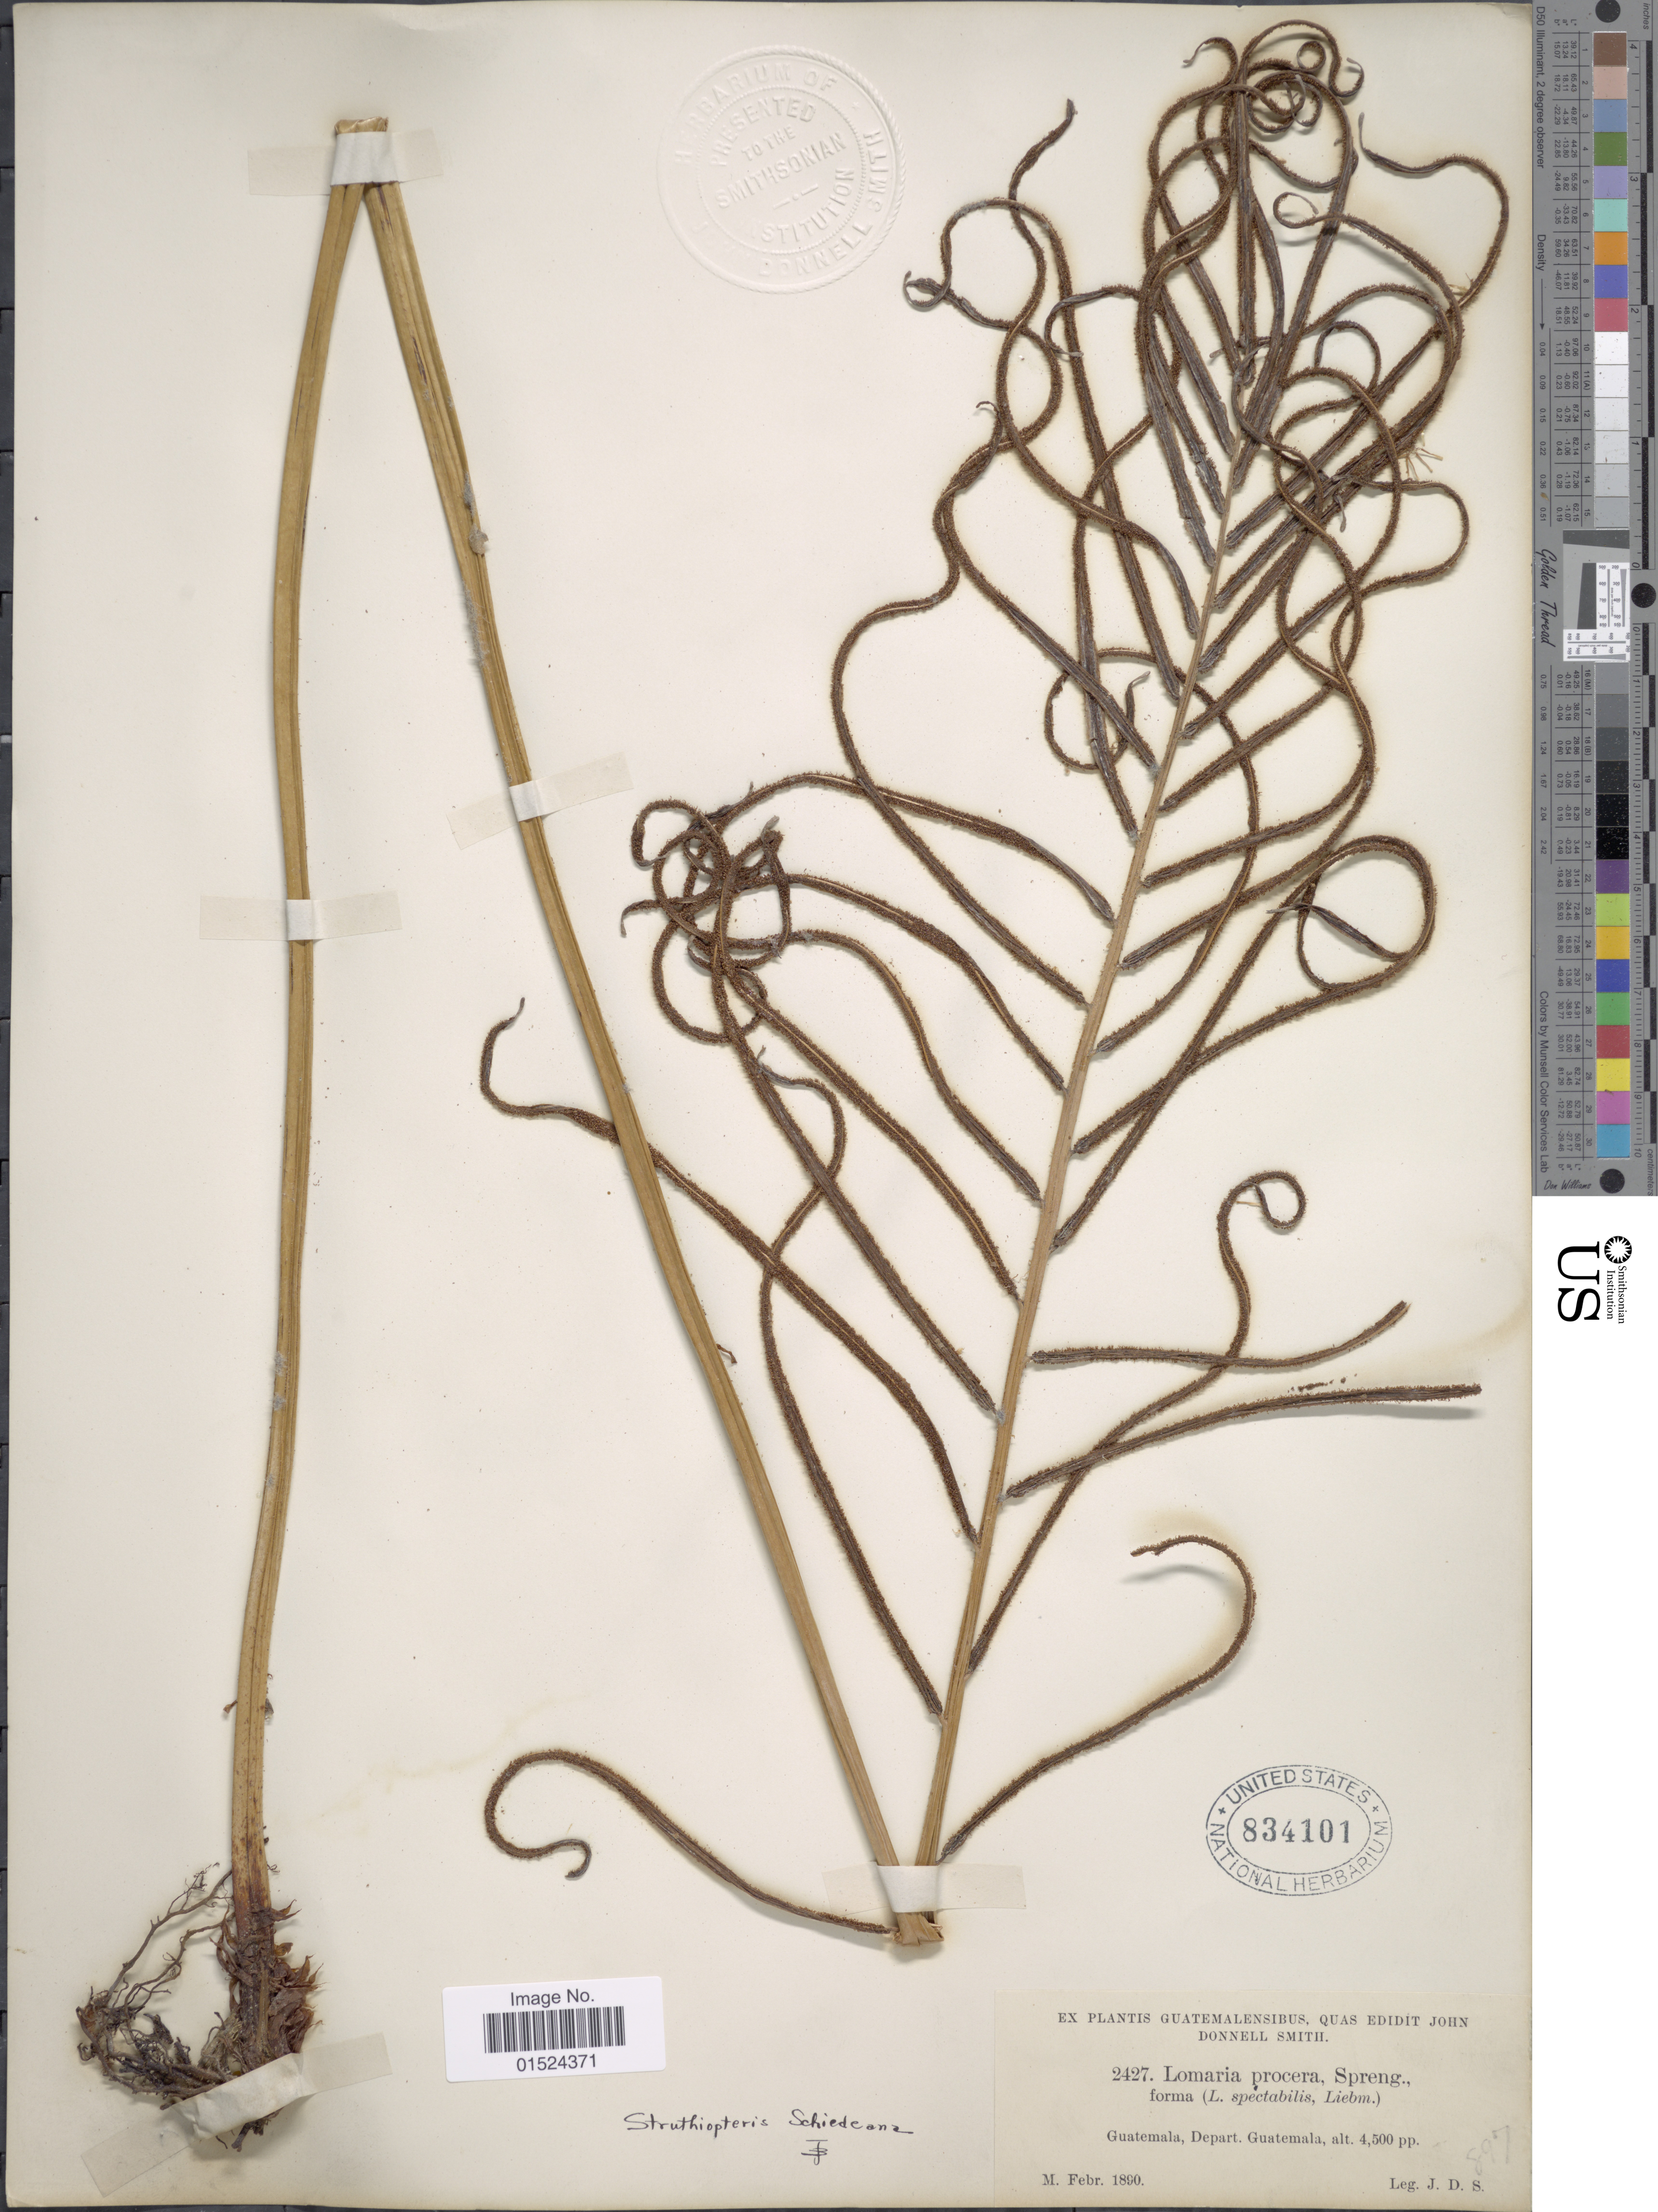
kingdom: Plantae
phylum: Tracheophyta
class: Polypodiopsida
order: Polypodiales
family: Blechnaceae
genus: Blechnum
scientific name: Blechnum schiedeanum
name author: (Schltdl. ex C. Presl) Hieron.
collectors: J. Donnell Smith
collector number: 2427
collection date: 1890-02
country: Guatemala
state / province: Guatemala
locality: Guatemala, Depart. Guatemala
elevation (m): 1372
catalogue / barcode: US 834101